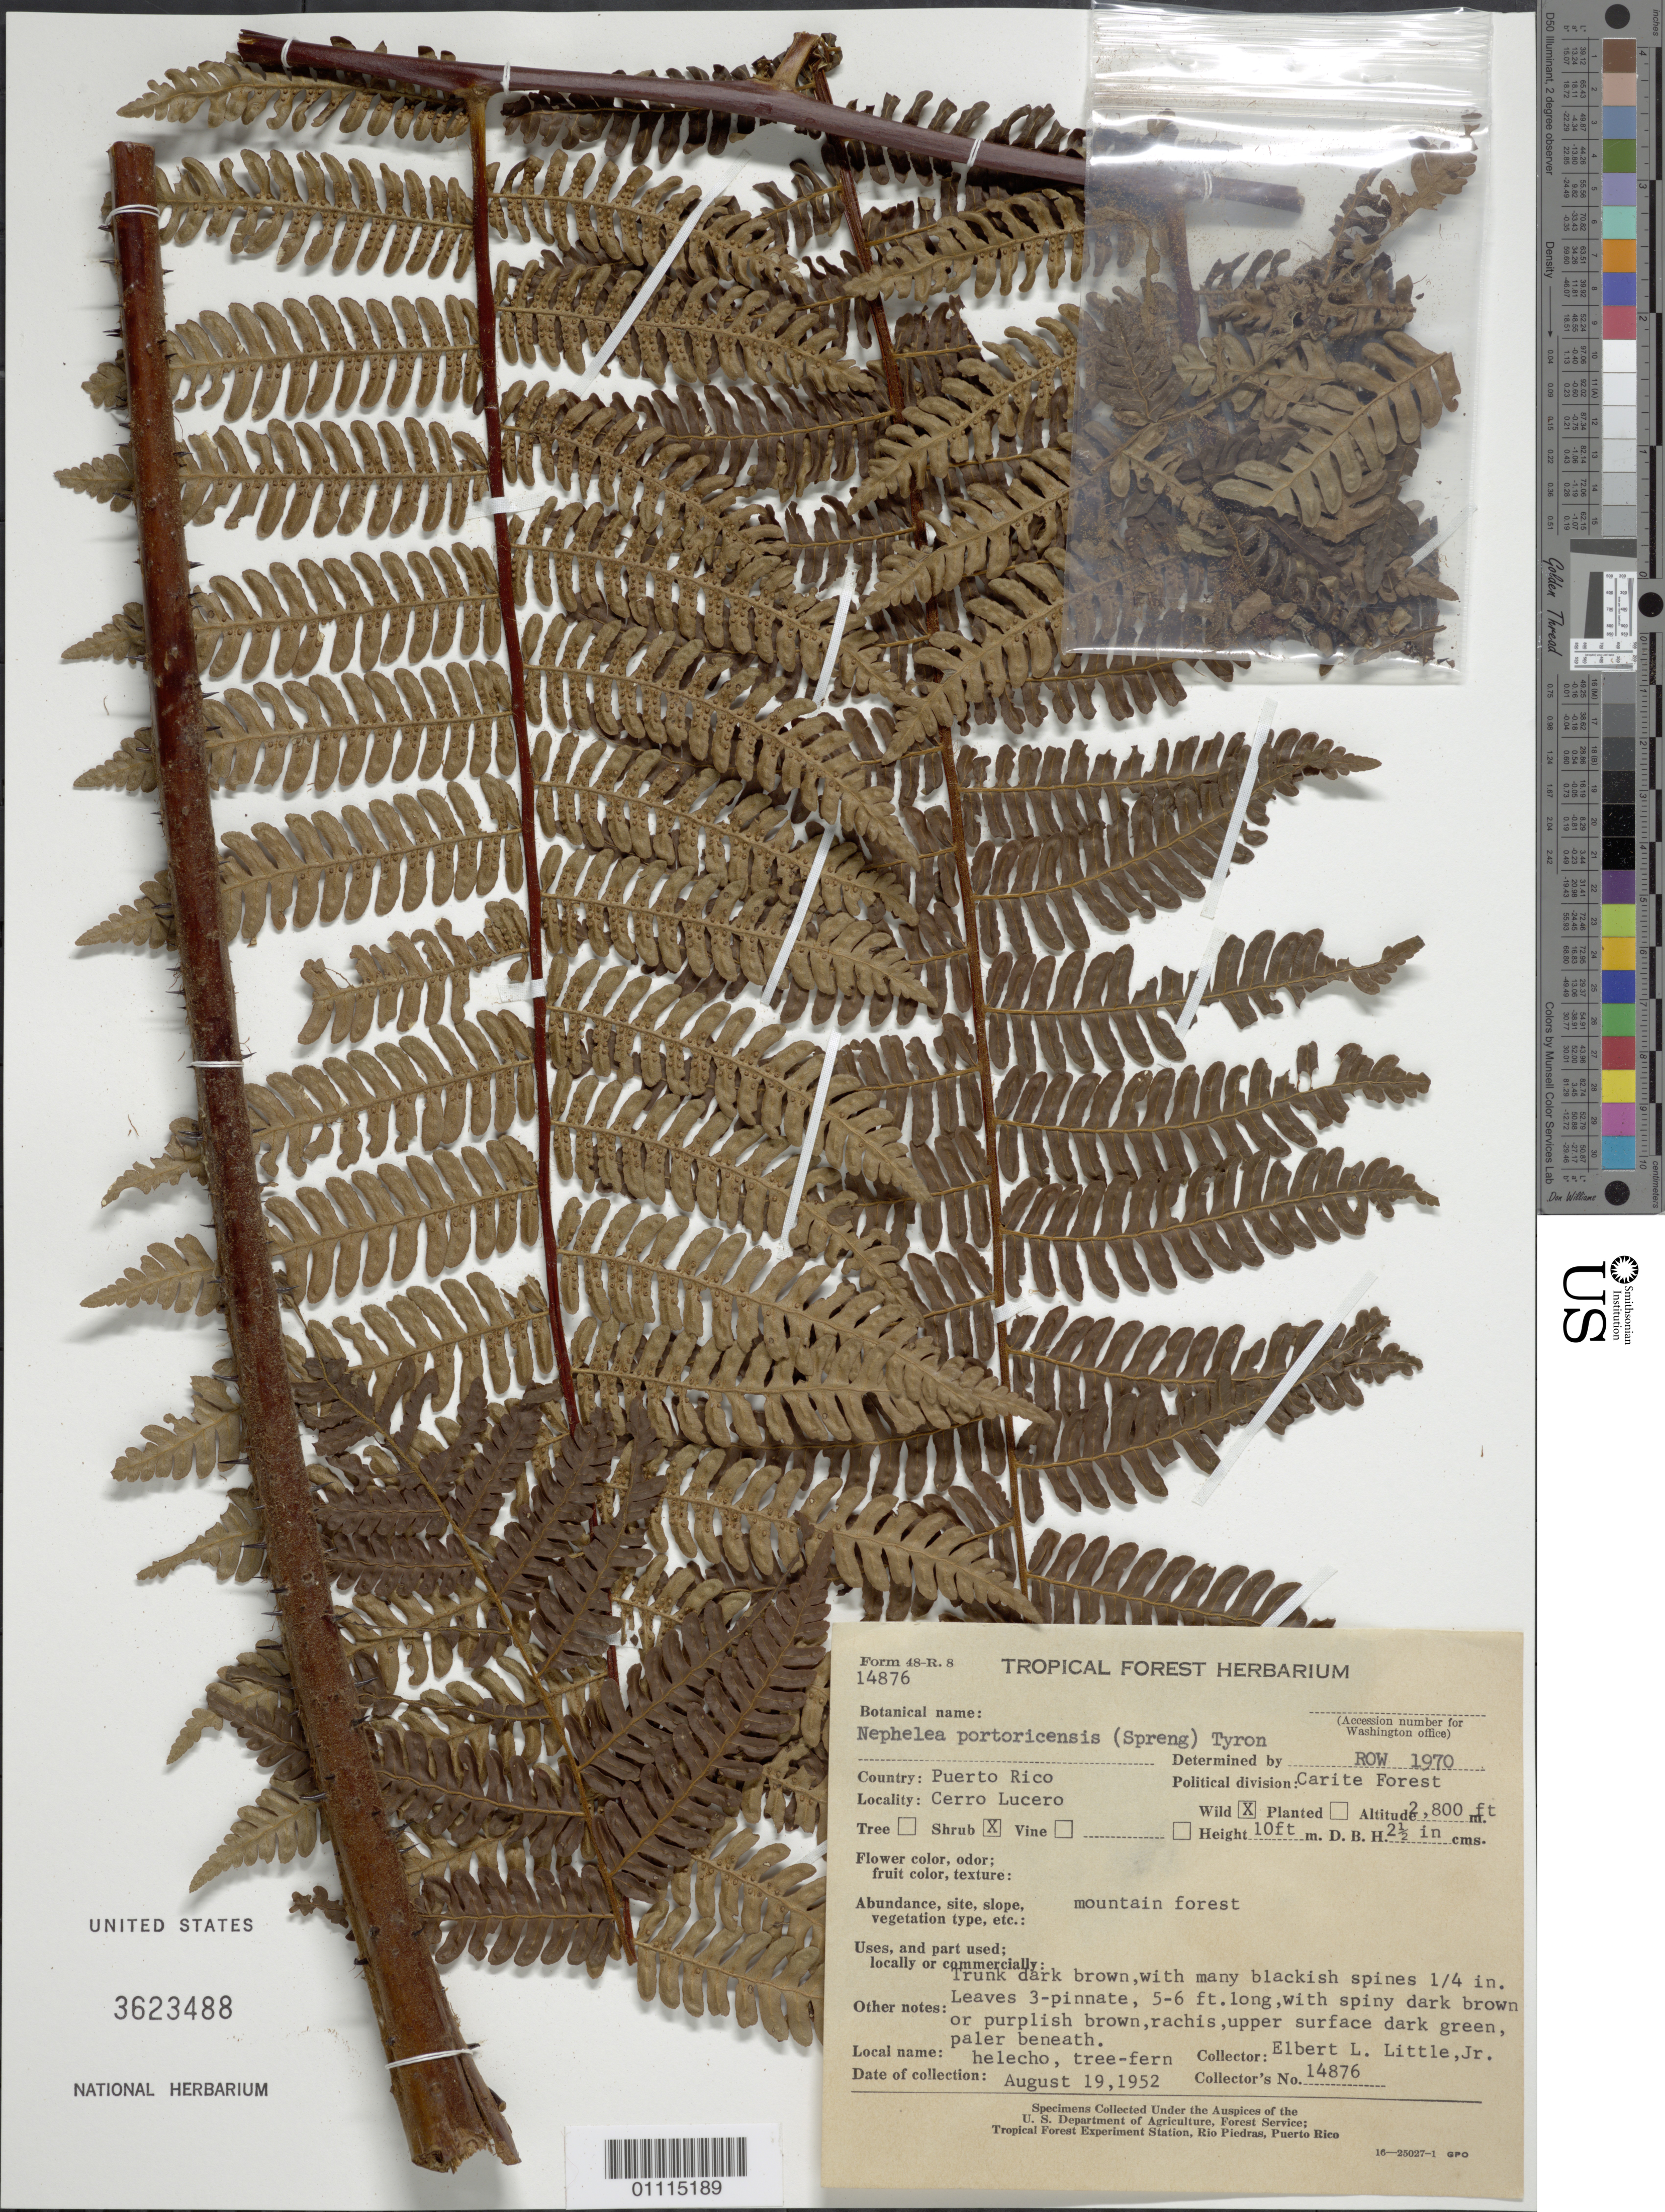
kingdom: Plantae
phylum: Tracheophyta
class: Polypodiopsida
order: Cyatheales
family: Cyatheaceae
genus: Alsophila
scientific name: Alsophila portoricensis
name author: (Spreng. ex Kuhn) D.S. Conant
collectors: E. L. Little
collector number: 14876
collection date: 1952-08-19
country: Puerto Rico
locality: Carite Forest, Cerro Lucero.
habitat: Mountain forest.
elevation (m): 853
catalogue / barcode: US 3623488